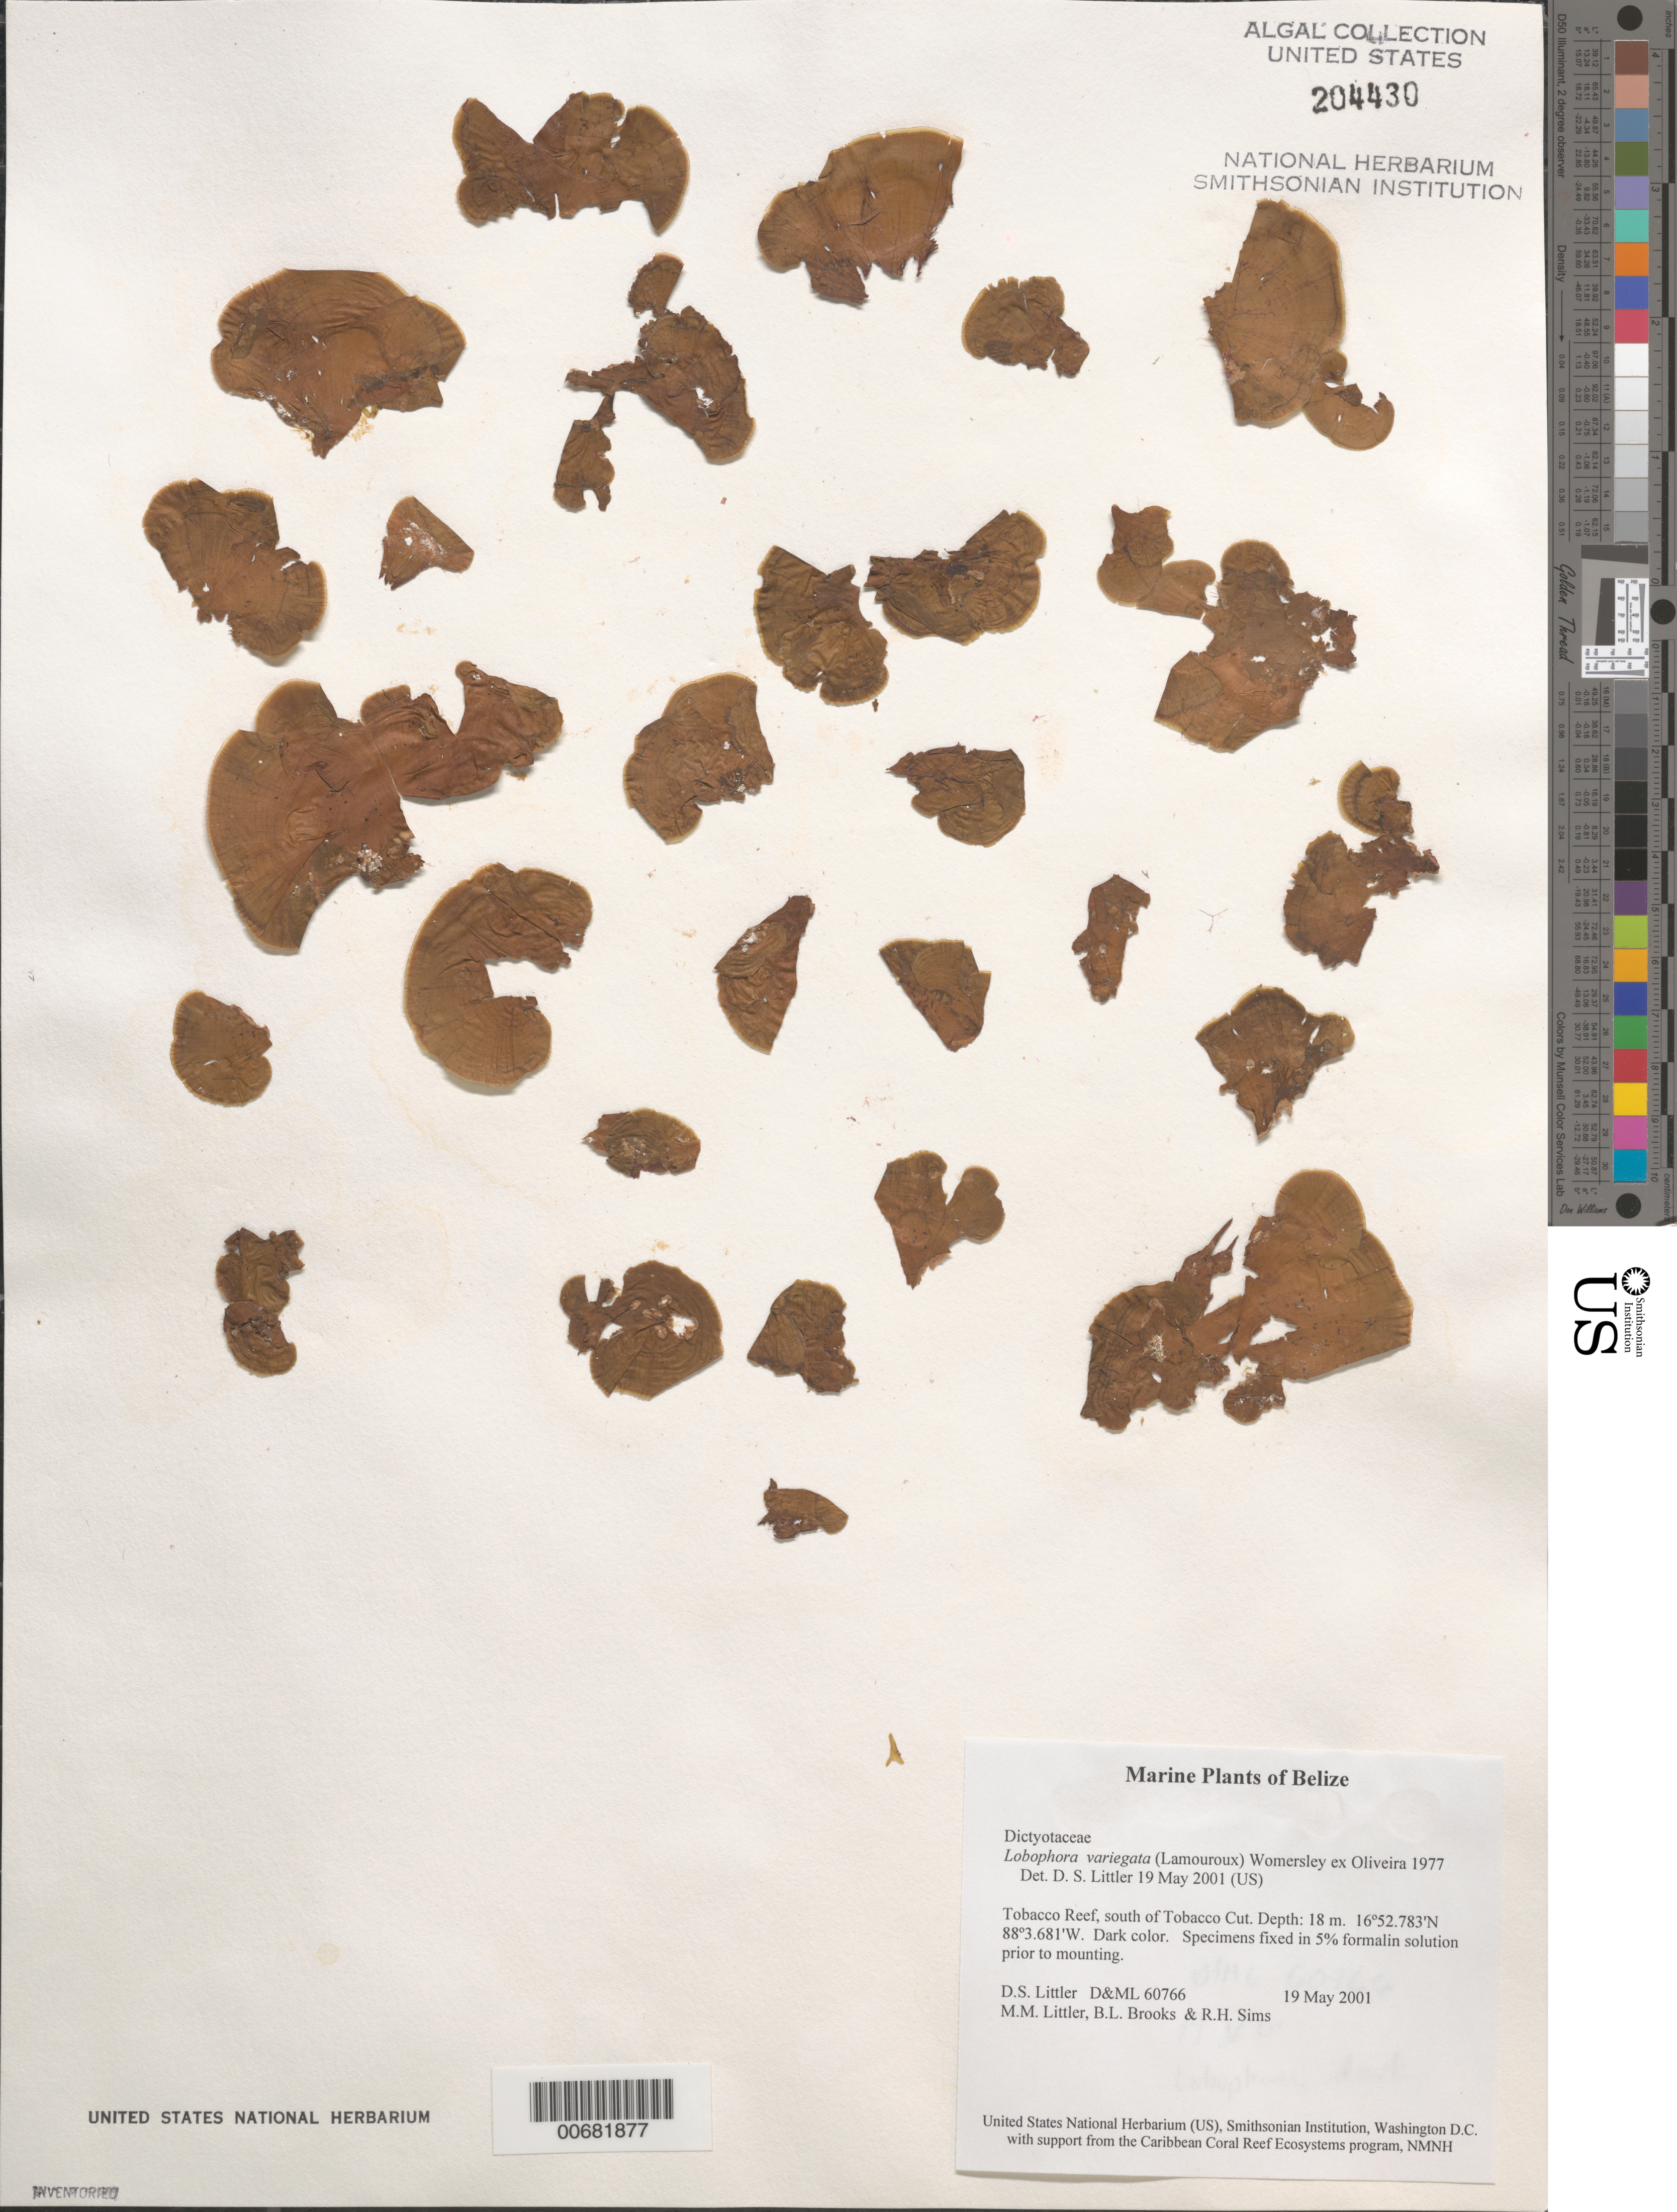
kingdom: Chromista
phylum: Ochrophyta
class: Phaeophyceae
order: Dictyotales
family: Dictyotaceae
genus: Lobophora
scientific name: Lobophora variegata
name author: (J.V.Lamouroux) Womersley & E.C. Oliveira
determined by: Littler, D. S.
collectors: D. S. Littler, M. M. Littler, B. Brooks & R. H. Sims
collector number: D&ML 60766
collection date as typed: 19 May 2001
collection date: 2001-05-19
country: Belize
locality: Tobacco Reef, south of Tobacco Cut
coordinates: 16 52.783' N, 88 3.681' W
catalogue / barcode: US 204430